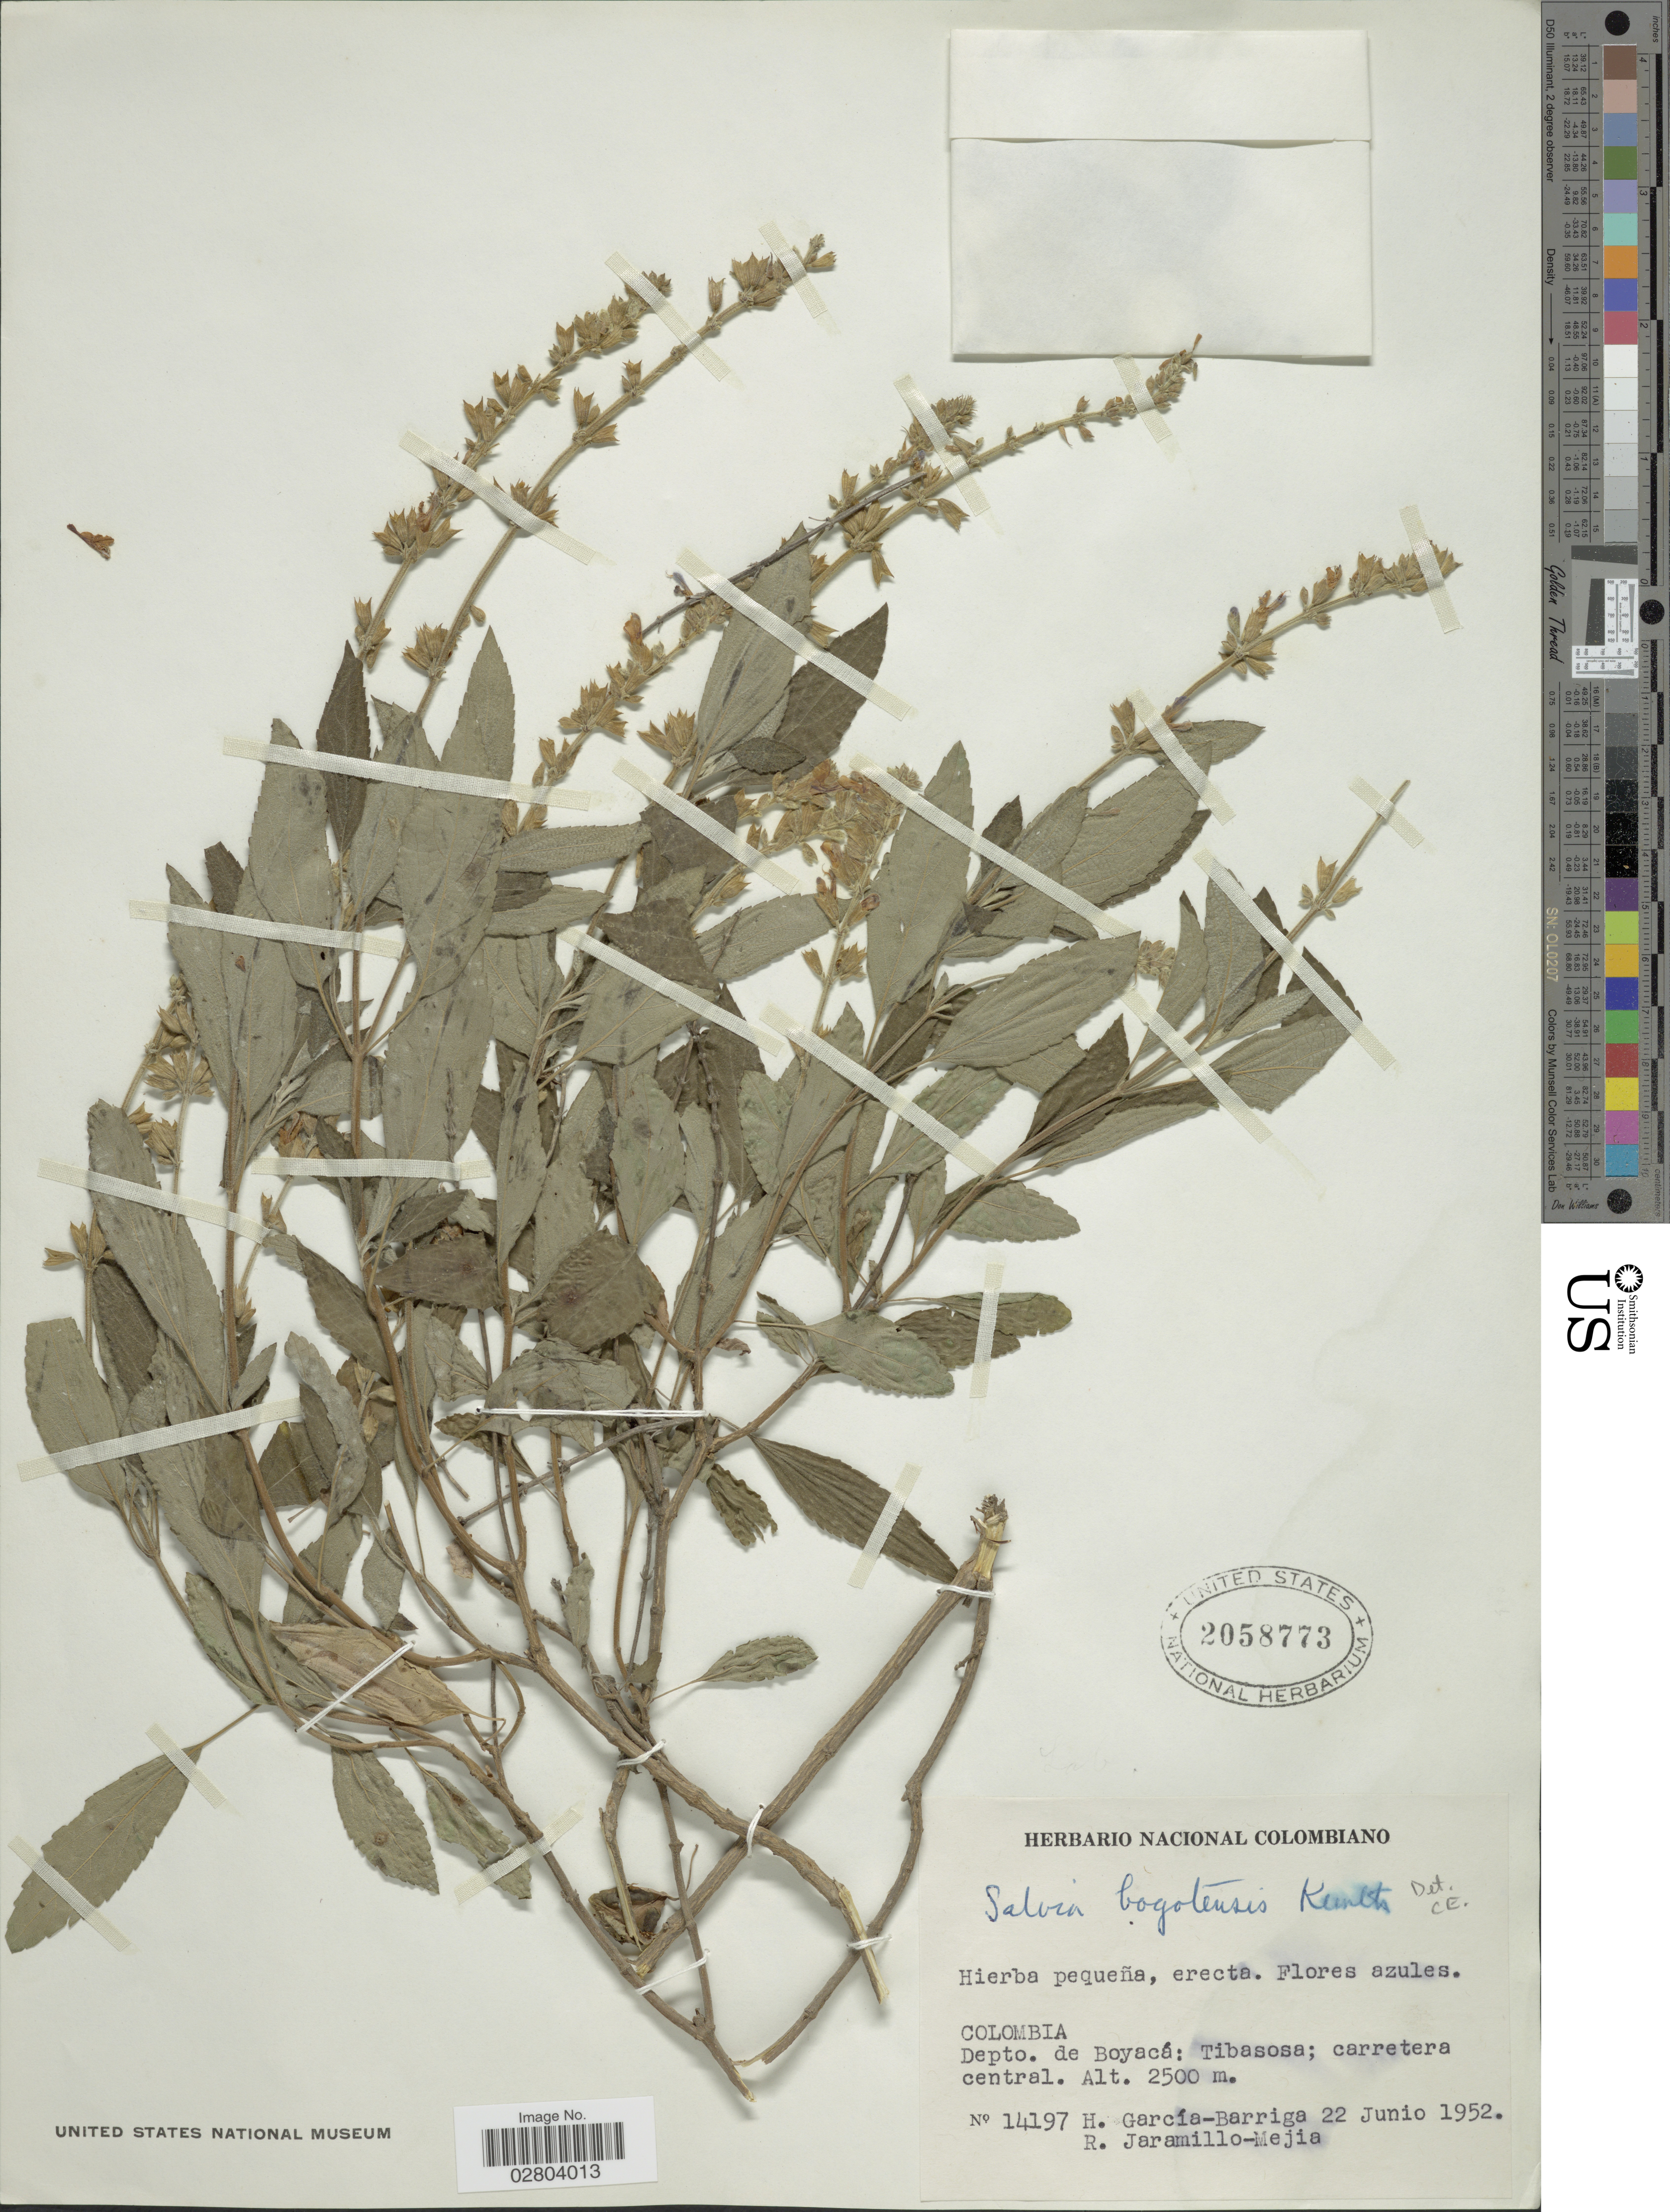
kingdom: Plantae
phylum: Tracheophyta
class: Magnoliopsida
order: Lamiales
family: Lamiaceae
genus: Salvia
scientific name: Salvia bogotensis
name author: Benth.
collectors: H. García Barriga & R. Jaramillo M.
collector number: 14197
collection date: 1952-06-22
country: Colombia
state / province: Boyacá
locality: Depto. de Boyacá: Tibasosa; carretera central.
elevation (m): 2500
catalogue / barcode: US 2058773